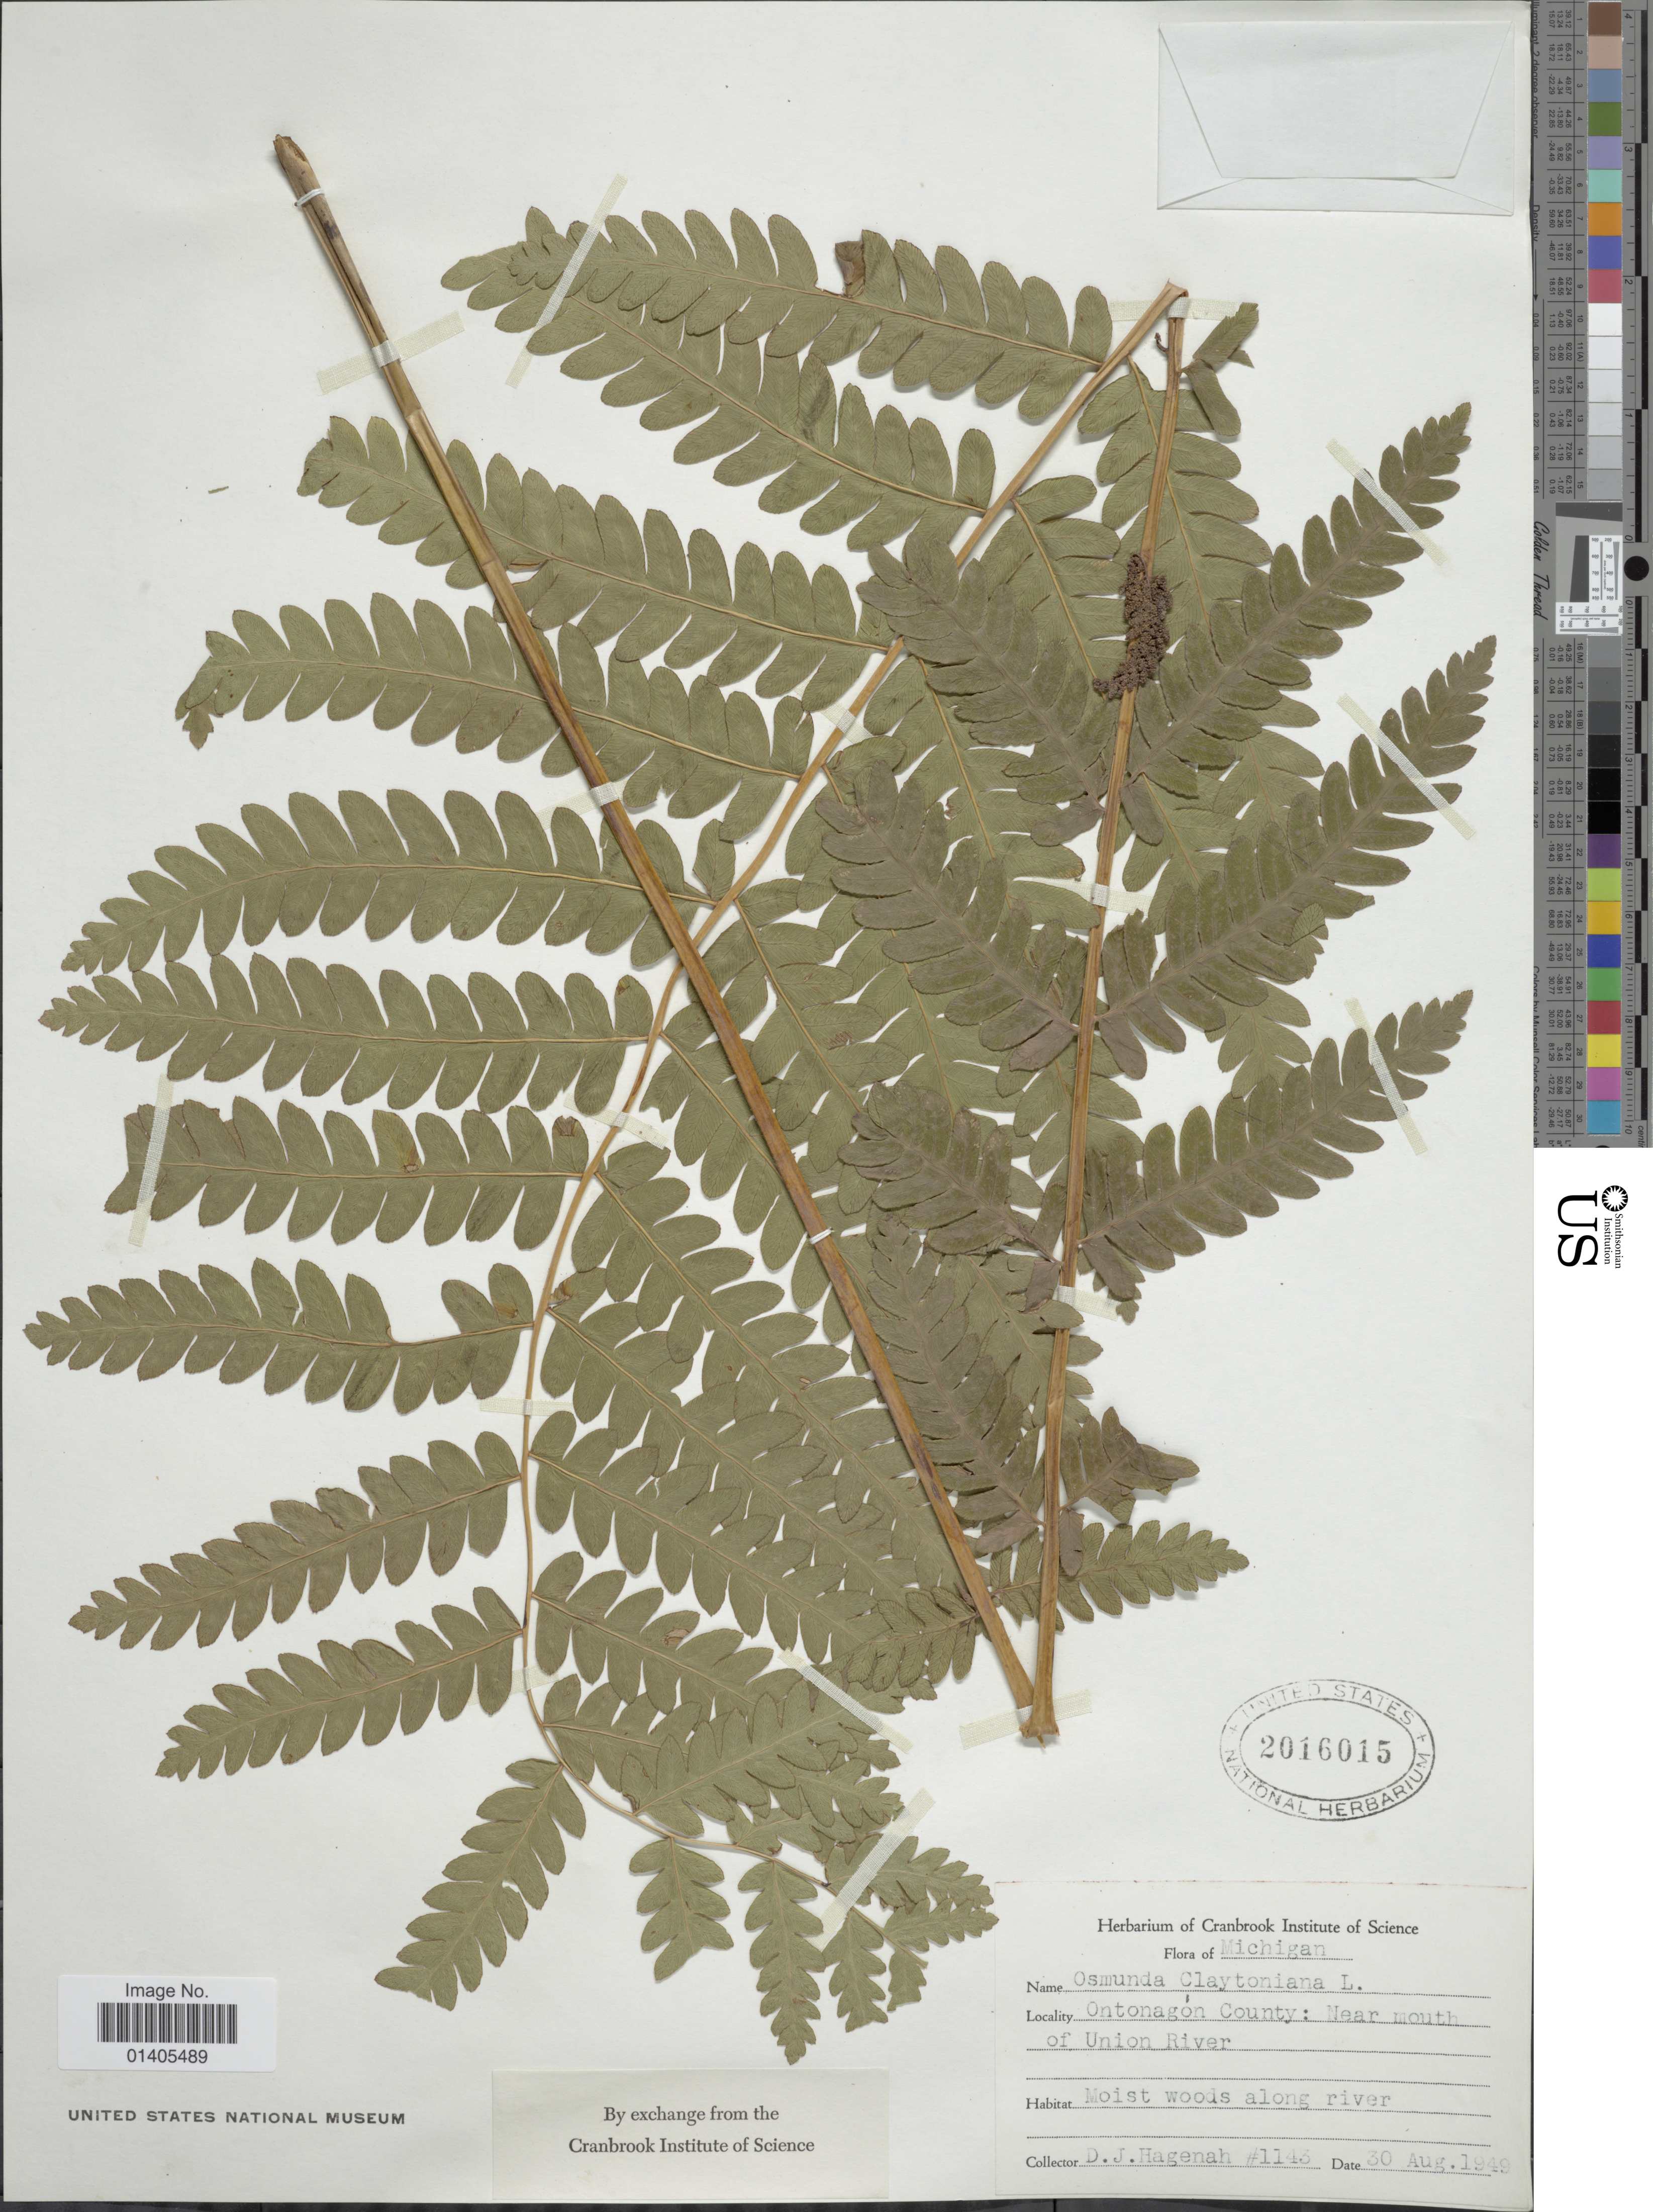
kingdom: Plantae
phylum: Tracheophyta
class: Polypodiopsida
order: Osmundales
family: Osmundaceae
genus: Osmunda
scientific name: Osmunda claytoniana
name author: (L.) Tagawa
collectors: D. Hagenah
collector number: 1143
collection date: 1949-08-30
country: United States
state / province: Michigan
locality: Ontonagon County: Near mouth of Union River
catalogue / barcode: US 2016015